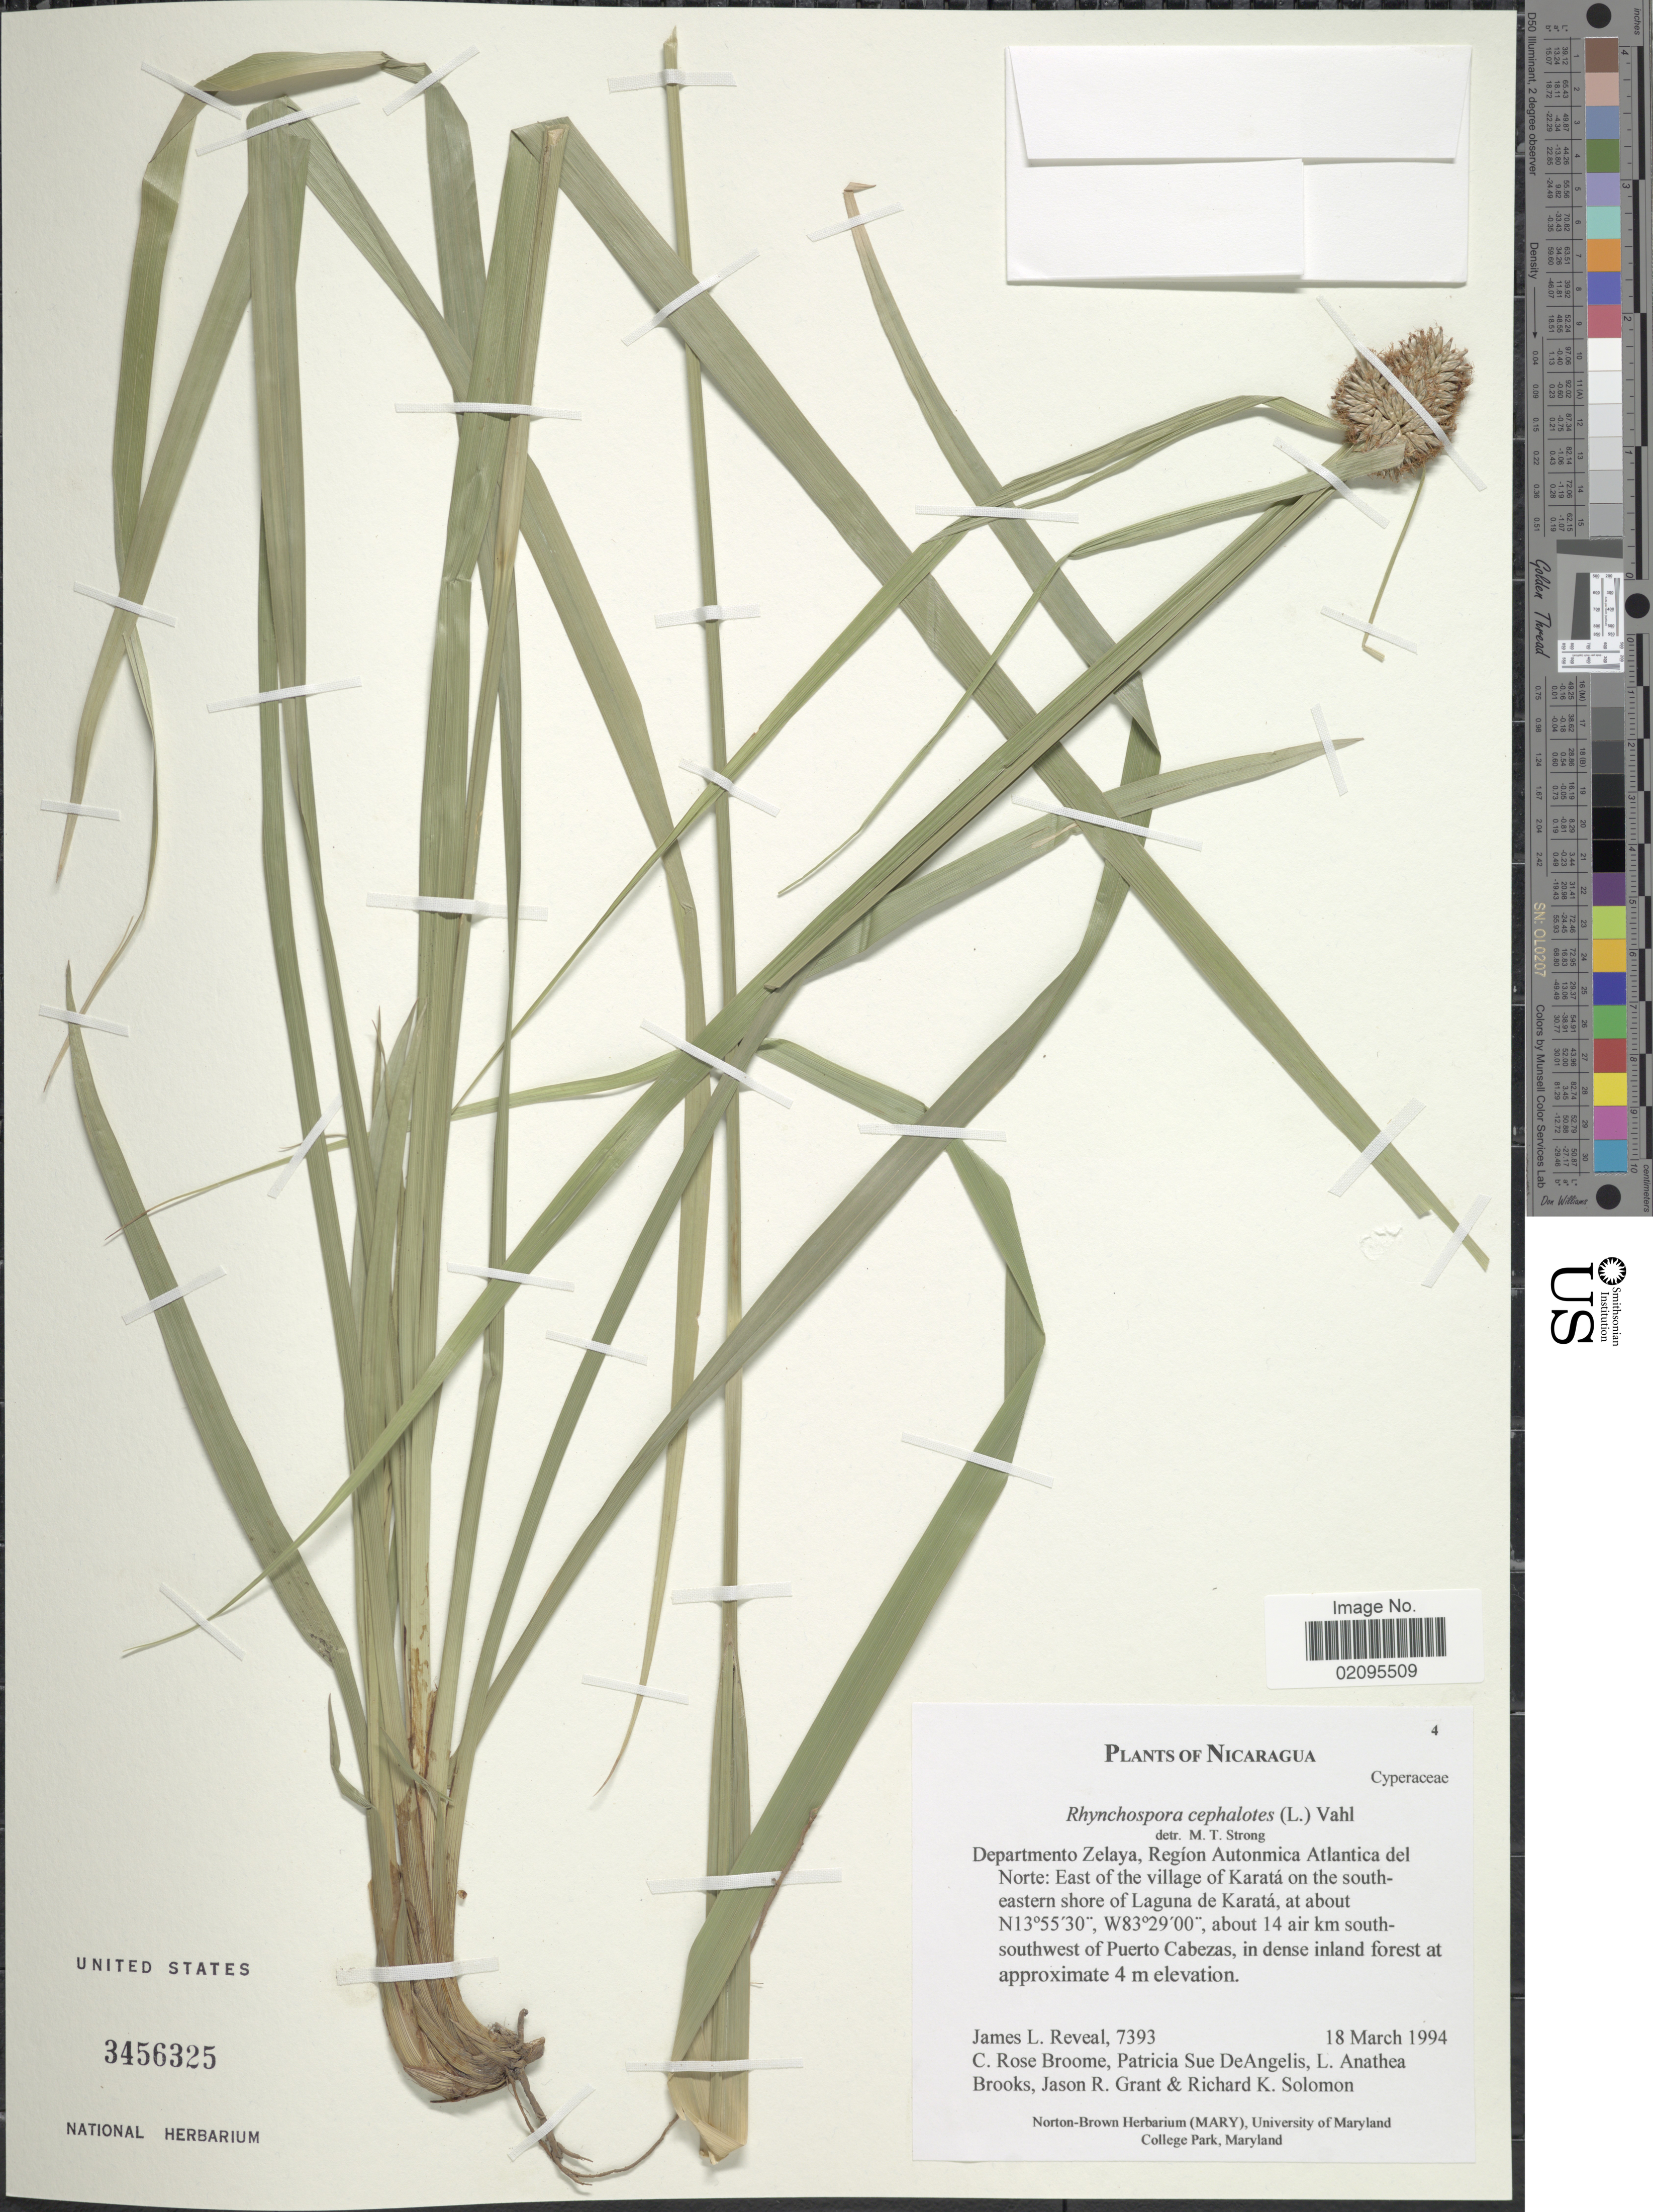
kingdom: Plantae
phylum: Tracheophyta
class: Liliopsida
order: Poales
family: Cyperaceae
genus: Rhynchospora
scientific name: Rhynchospora cephalotes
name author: (L.) Vahl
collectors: J. L. Reveal, C. R. Broome, P. DeAngelis, L. Anathea & et al.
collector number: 7393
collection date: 1994-03-18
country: Nicaragua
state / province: Atlantico Norte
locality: Departmento Zelaya, Region Autonmica Atlantica del Norte: East of the village of Karata on the southeastern shore of Laguna de Karata, about 14 air km south-southwest of Puerto Cabezas.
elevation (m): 4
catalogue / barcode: US 3456325